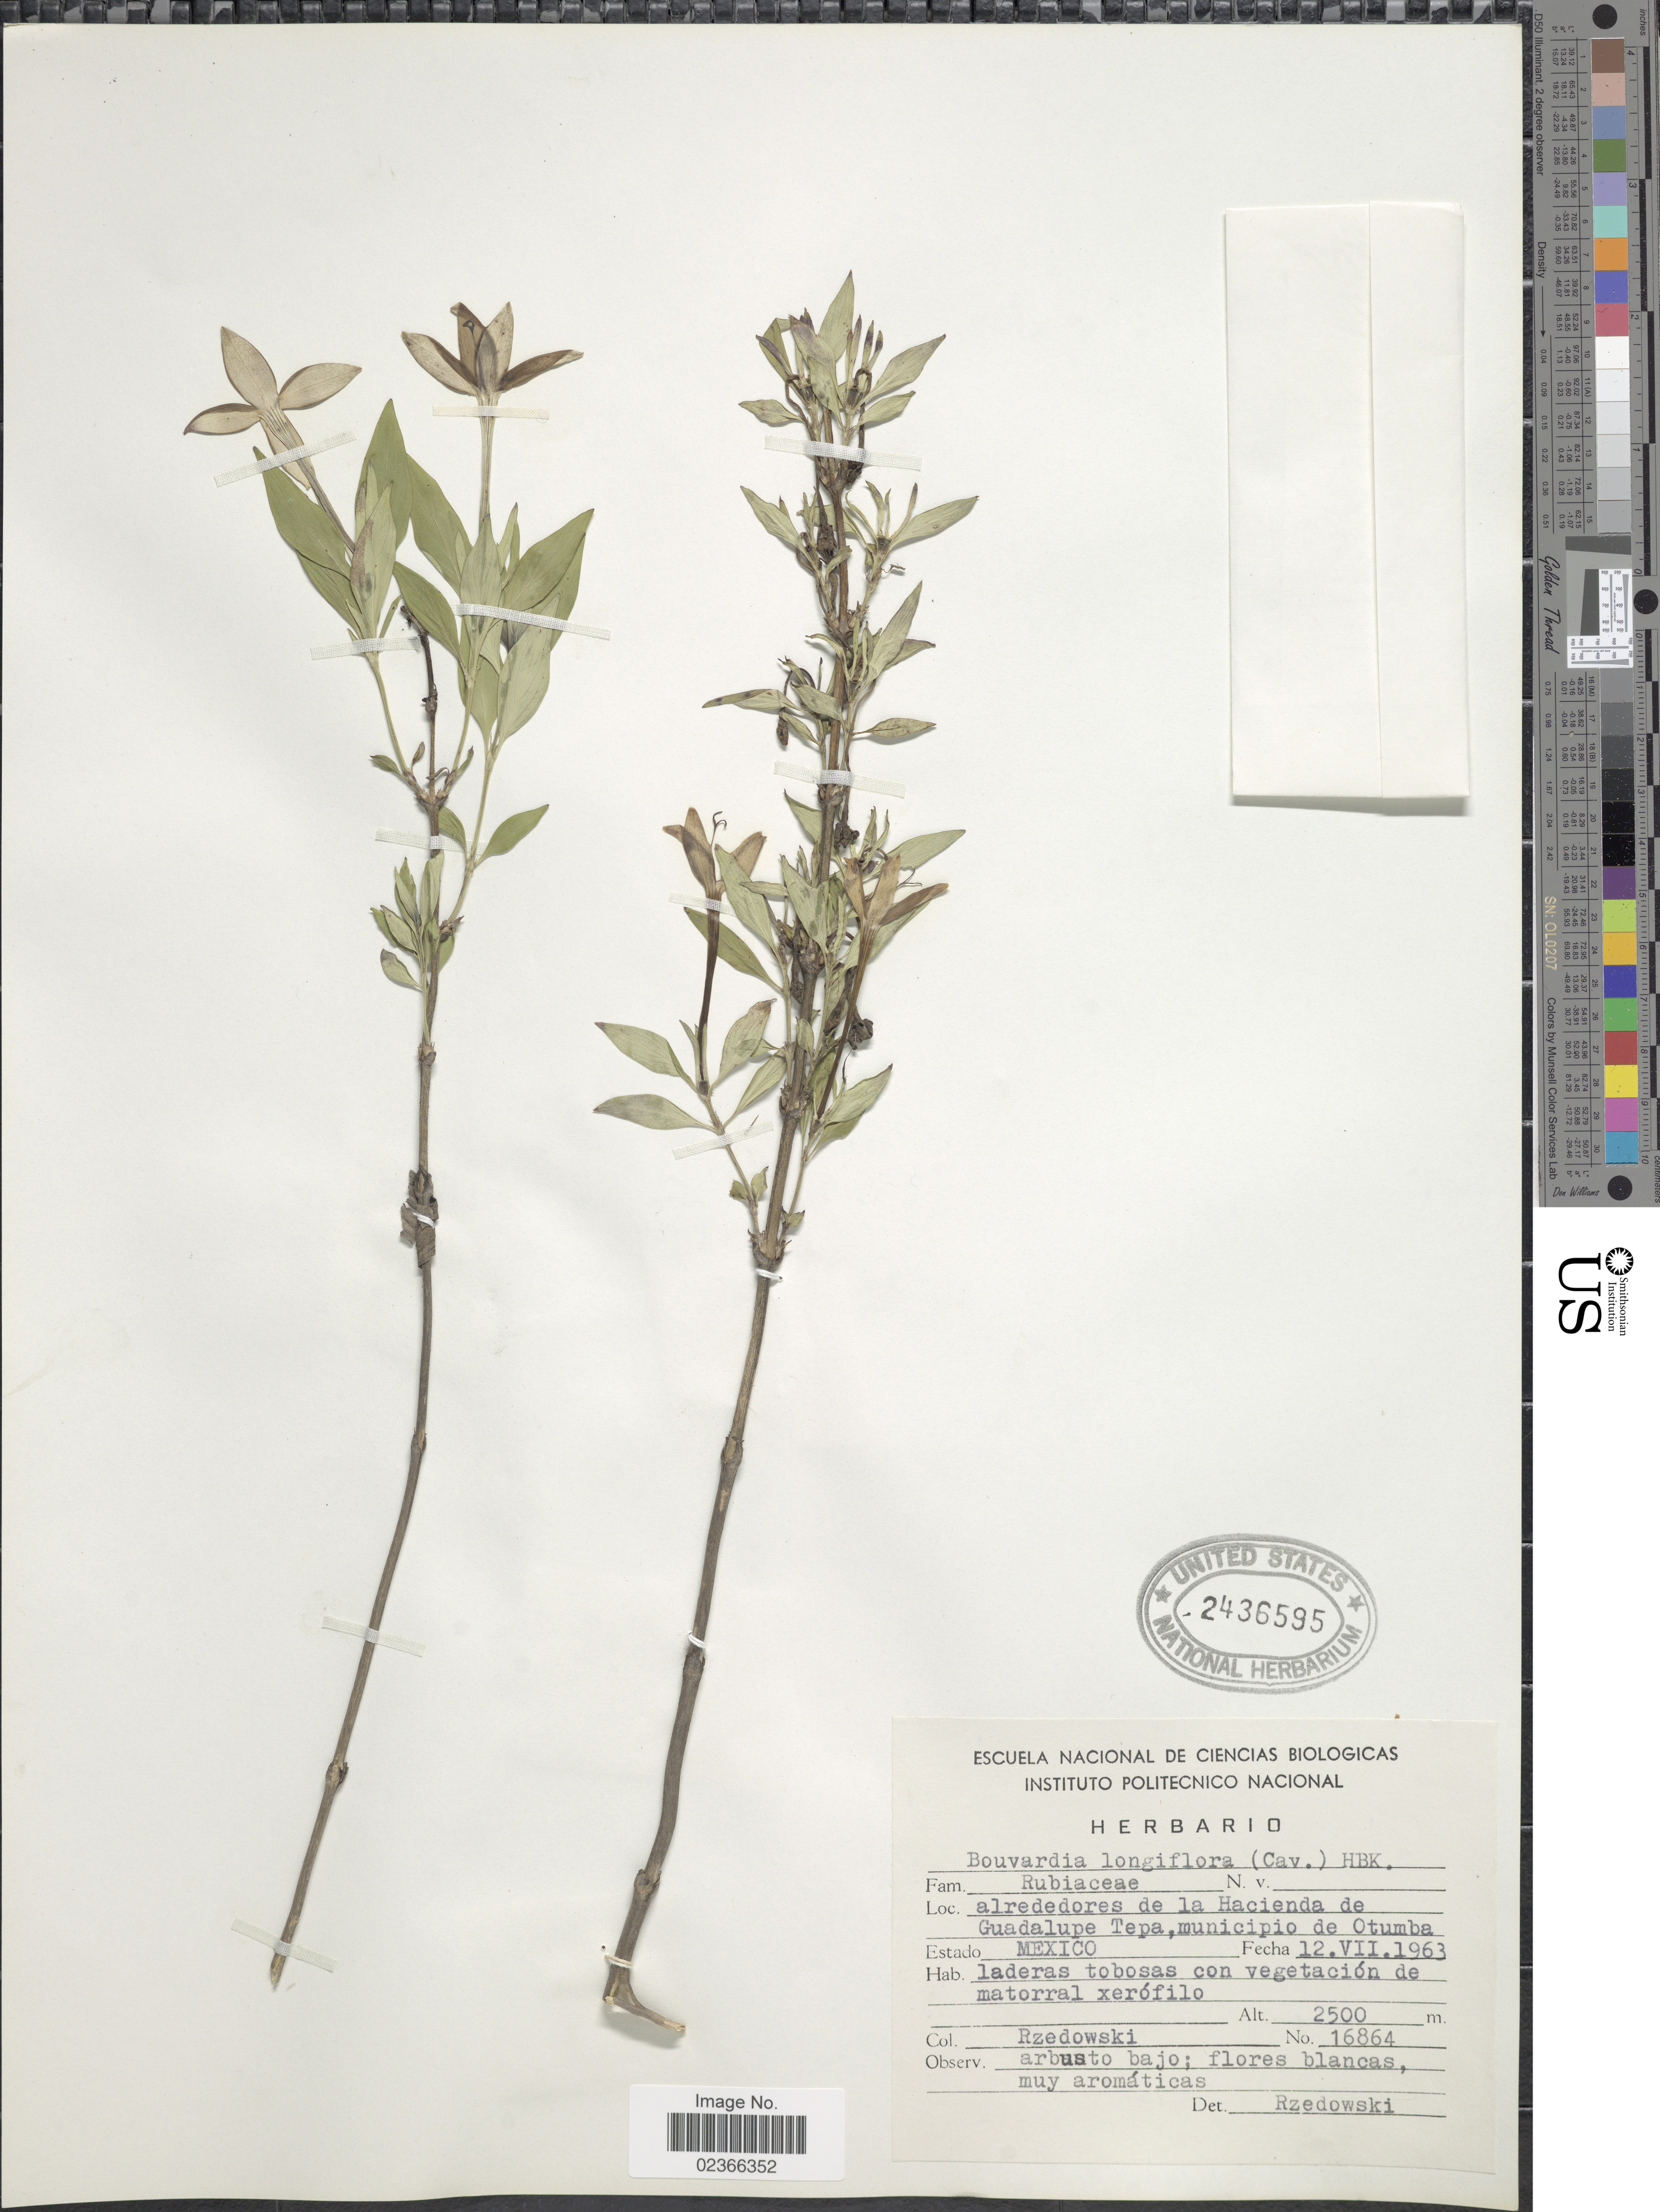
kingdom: Plantae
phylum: Tracheophyta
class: Magnoliopsida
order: Gentianales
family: Rubiaceae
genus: Bouvardia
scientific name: Bouvardia longiflora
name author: (Cav.) Kunth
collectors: Rzedowski, --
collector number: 16864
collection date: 1963-07-12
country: Mexico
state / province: México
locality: Alrededores de La Hacienda de Guadalupe Tepa, municipio de Otumba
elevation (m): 2500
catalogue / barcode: US 2436595